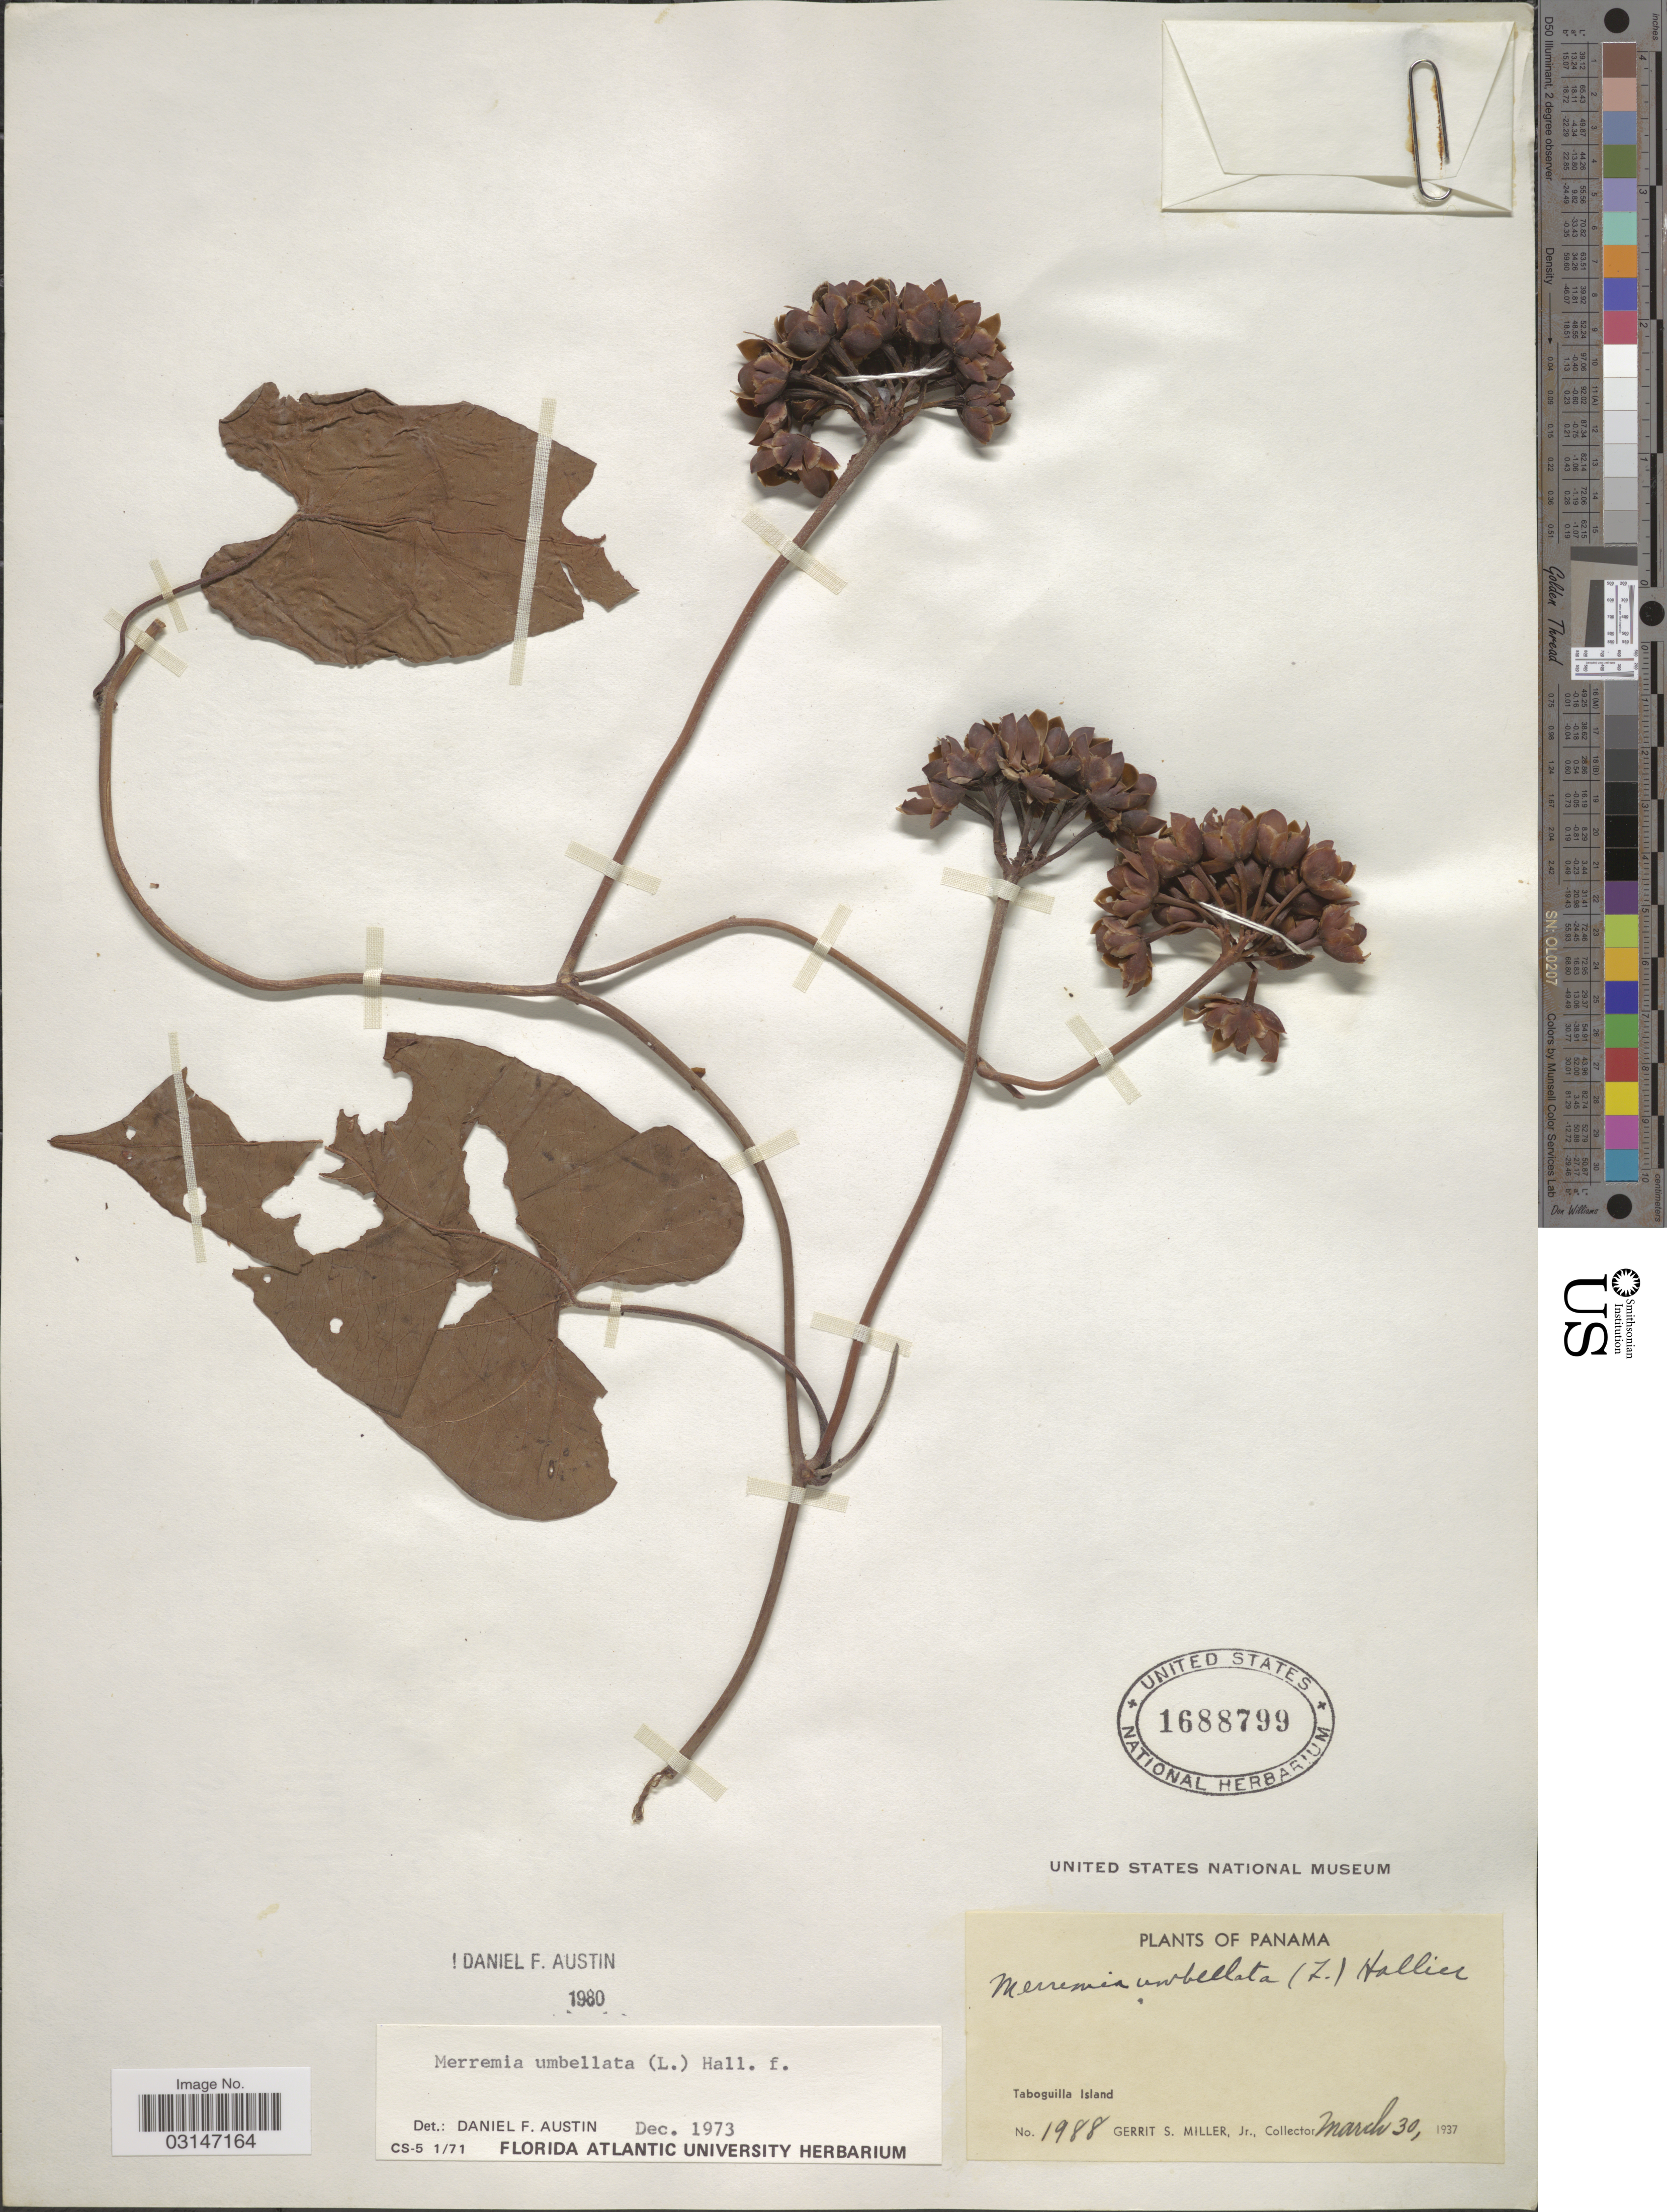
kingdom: Plantae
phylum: Tracheophyta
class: Magnoliopsida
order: Solanales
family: Convolvulaceae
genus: Camonea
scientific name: Camonea umbellata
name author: (L.) A. R. Simões & Staples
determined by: Strong, Mark T., (BOT), Smithsonian Institution - National Museum of Natural History (UNITED STATES)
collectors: G. S. Miller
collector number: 1988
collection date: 1937-03-30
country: Panama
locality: Taboguilla Island.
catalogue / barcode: US 1688799